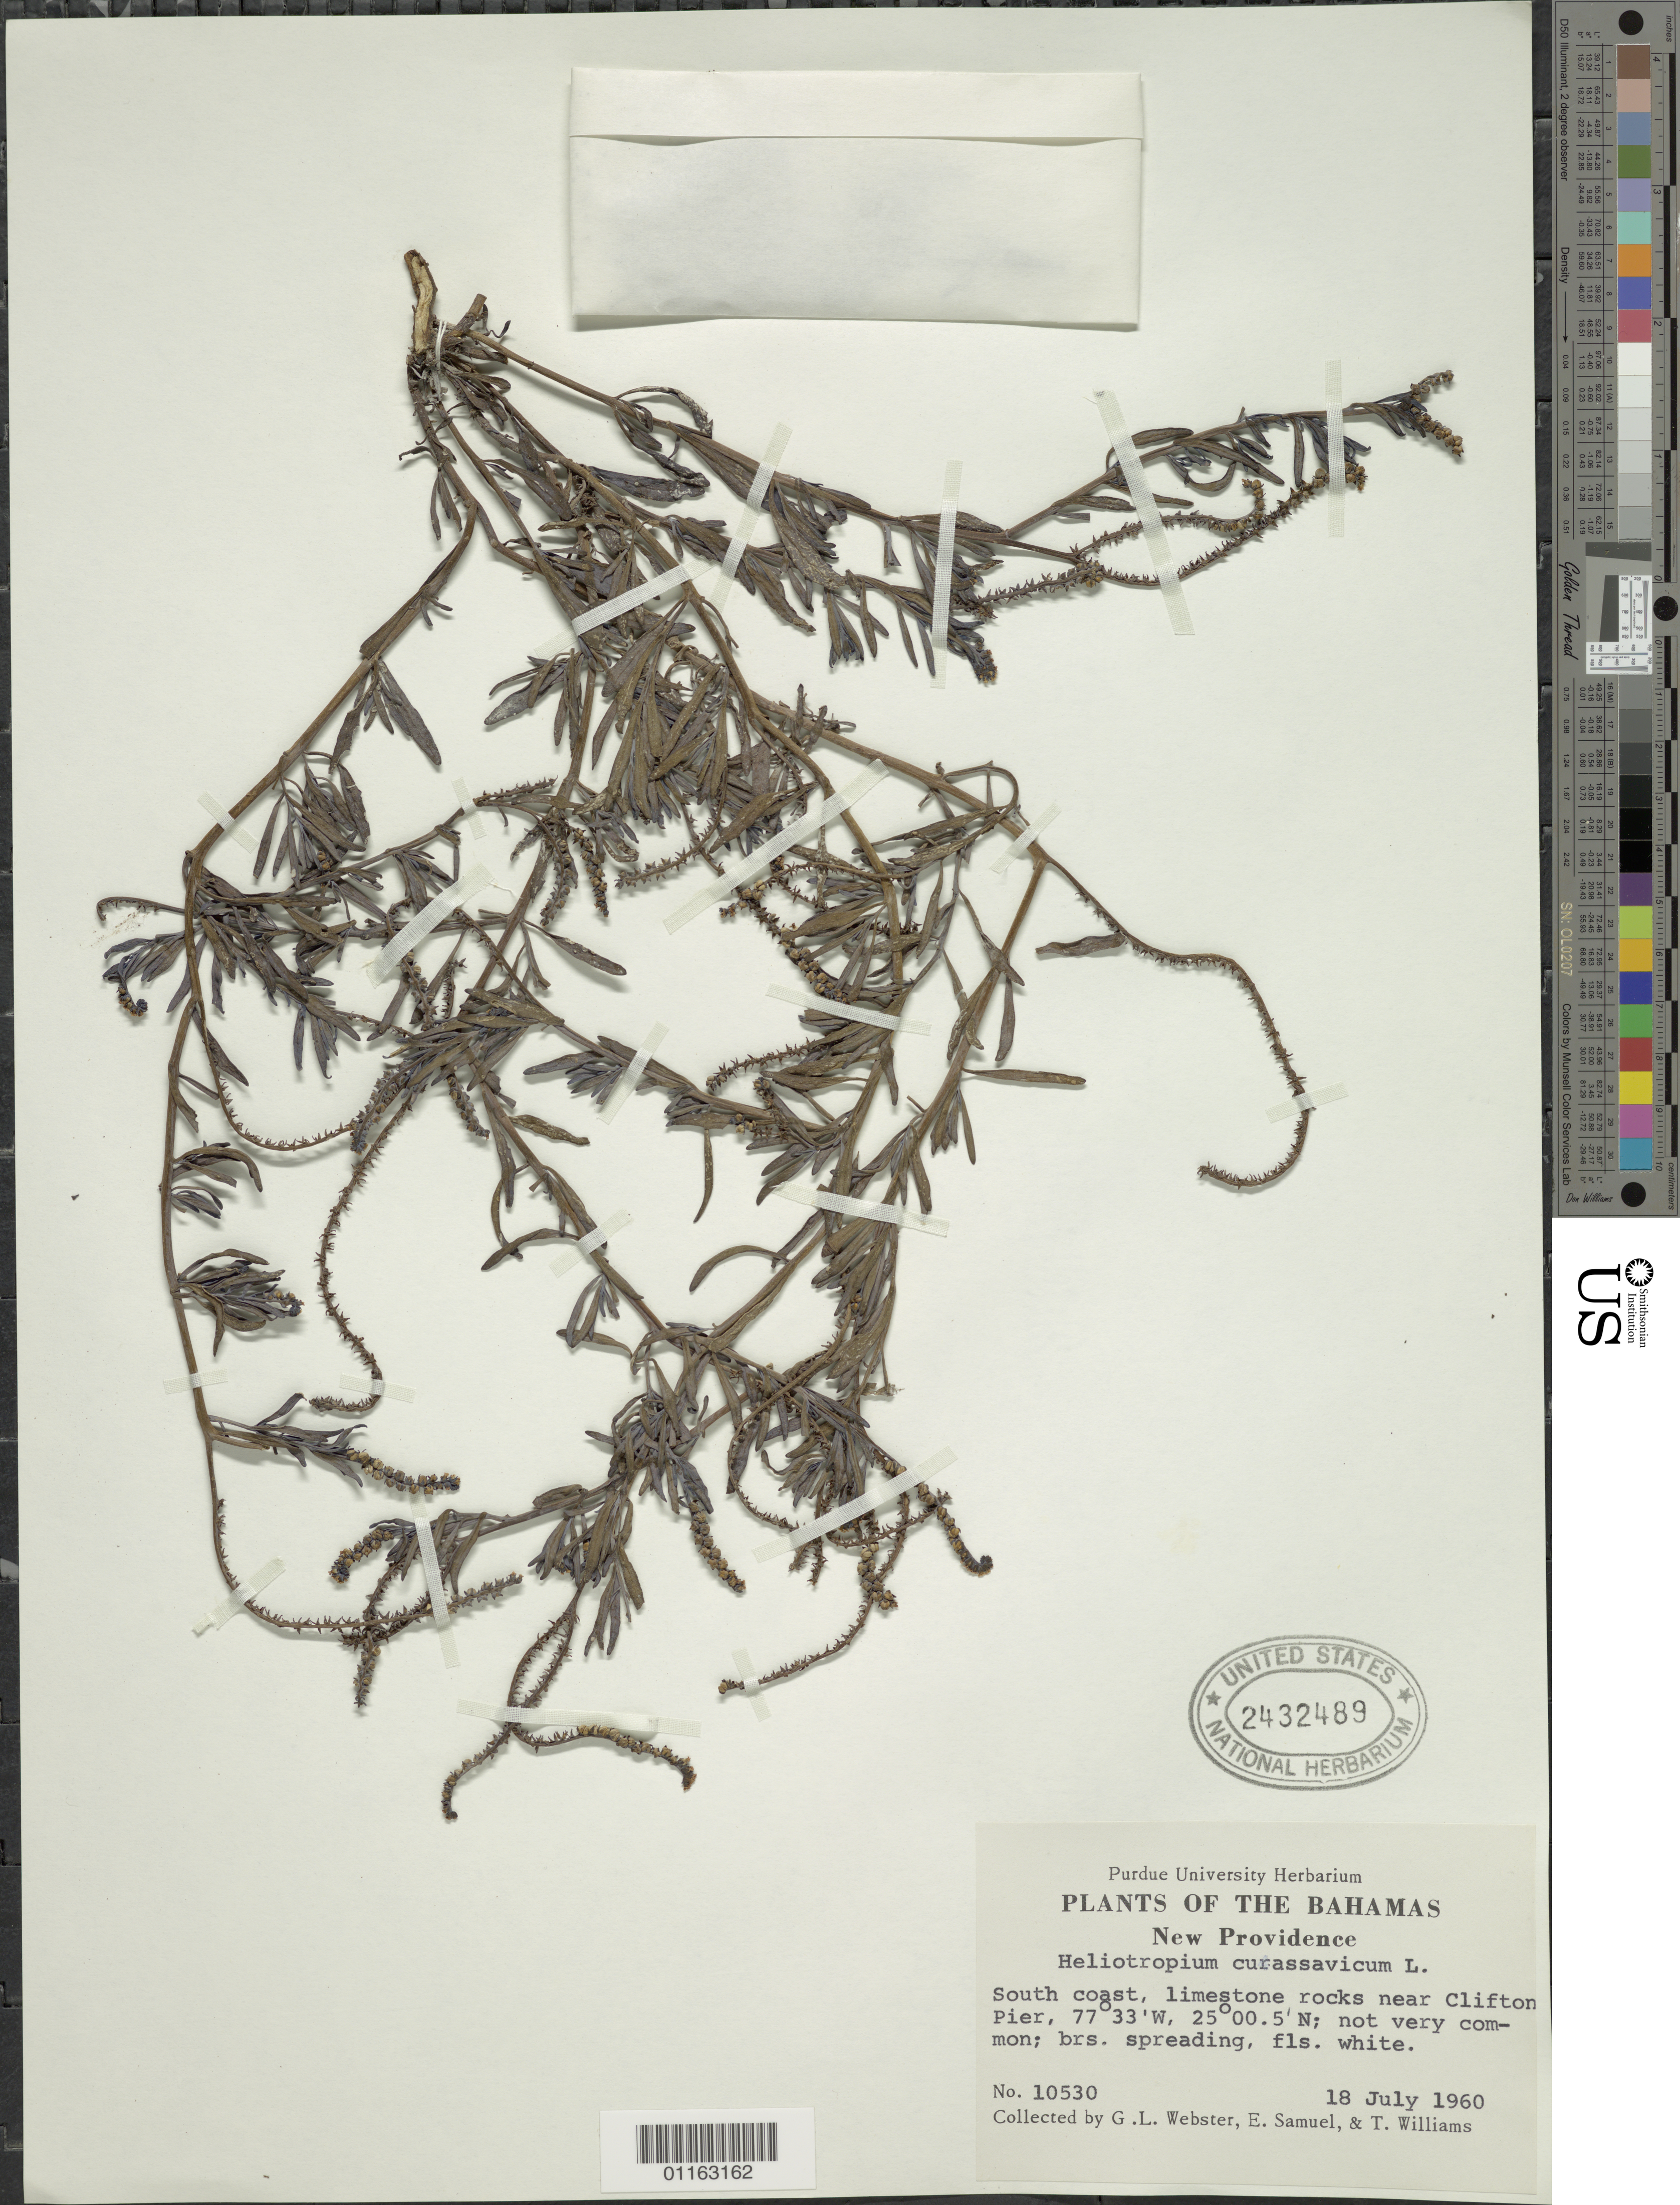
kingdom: Plantae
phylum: Tracheophyta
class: Magnoliopsida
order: Boraginales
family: Heliotropiaceae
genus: Heliotropium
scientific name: Heliotropium curassavicum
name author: L.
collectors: G. L. Webster, E. Samuel & T. Williams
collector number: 10530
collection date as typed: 18 Jul 1960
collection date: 1960-07-18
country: Bahamas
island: New Providence I.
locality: S coast, limestone rocks near Clifton Pier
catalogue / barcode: US 2432489